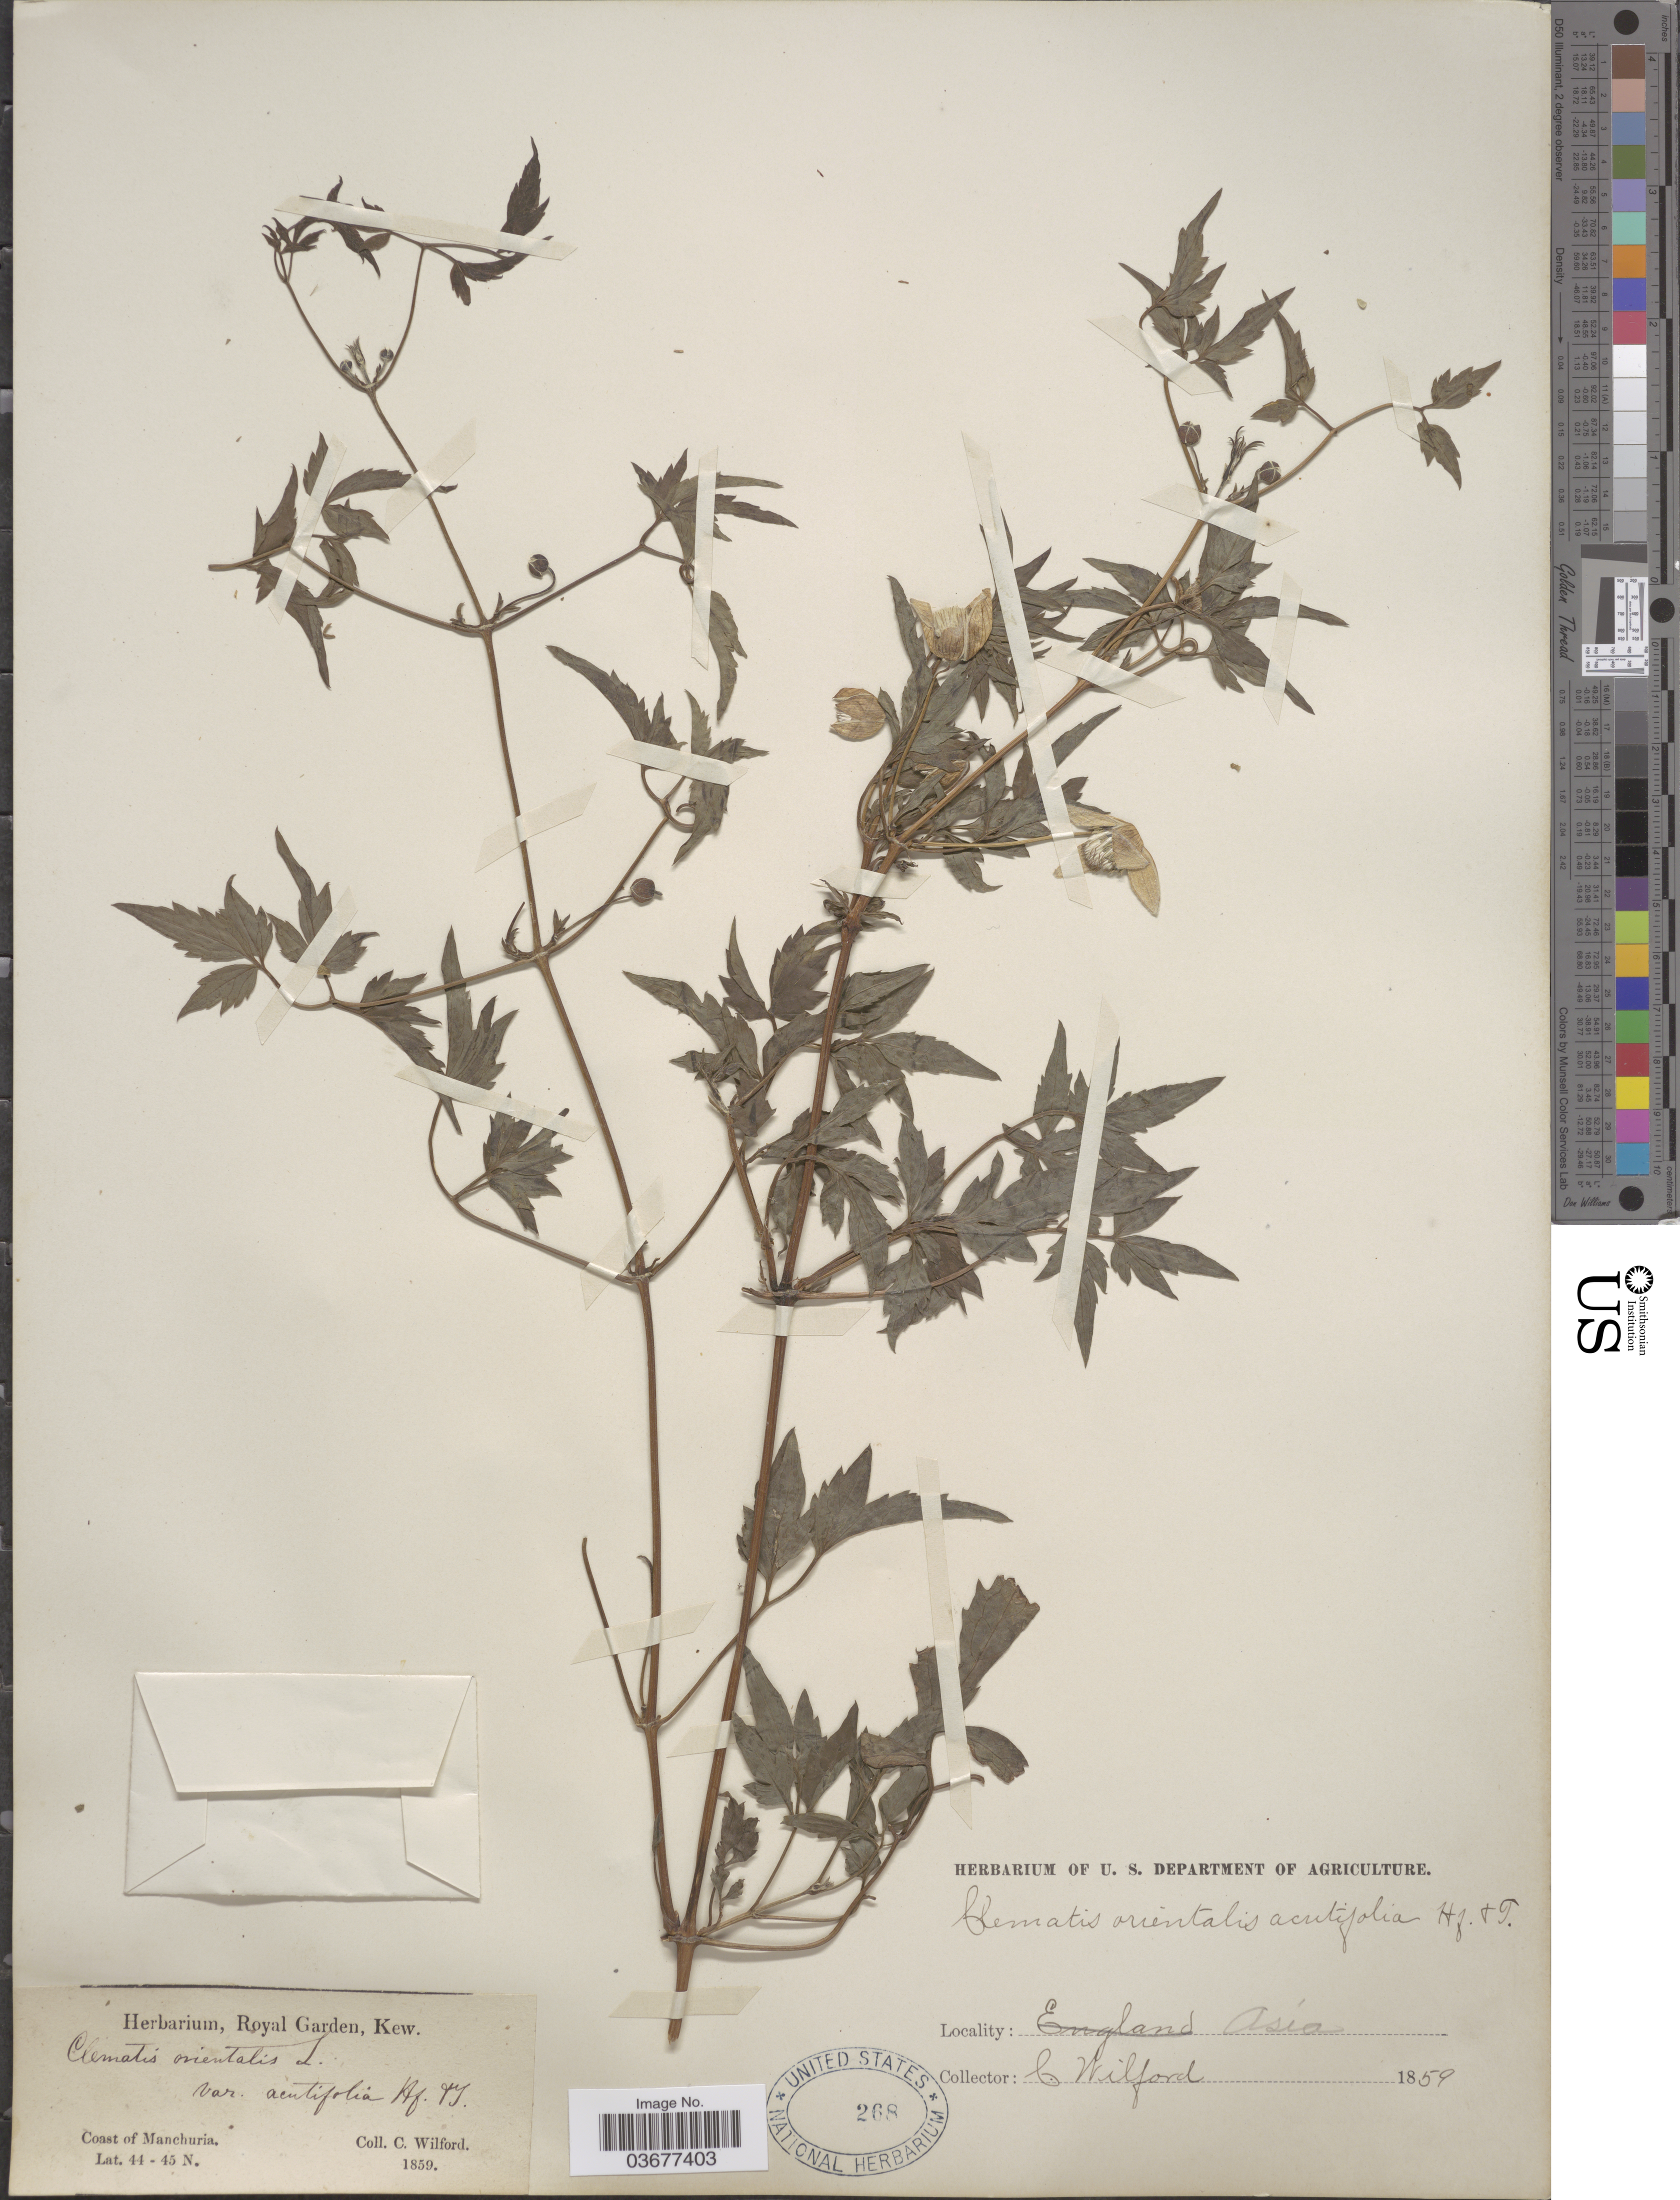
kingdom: Plantae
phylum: Tracheophyta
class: Magnoliopsida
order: Ranunculales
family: Ranunculaceae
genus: Clematis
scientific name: Clematis orientalis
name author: L.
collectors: C. Wilford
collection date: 1859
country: China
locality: Coast of Manchuria. Asia.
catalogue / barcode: US 268